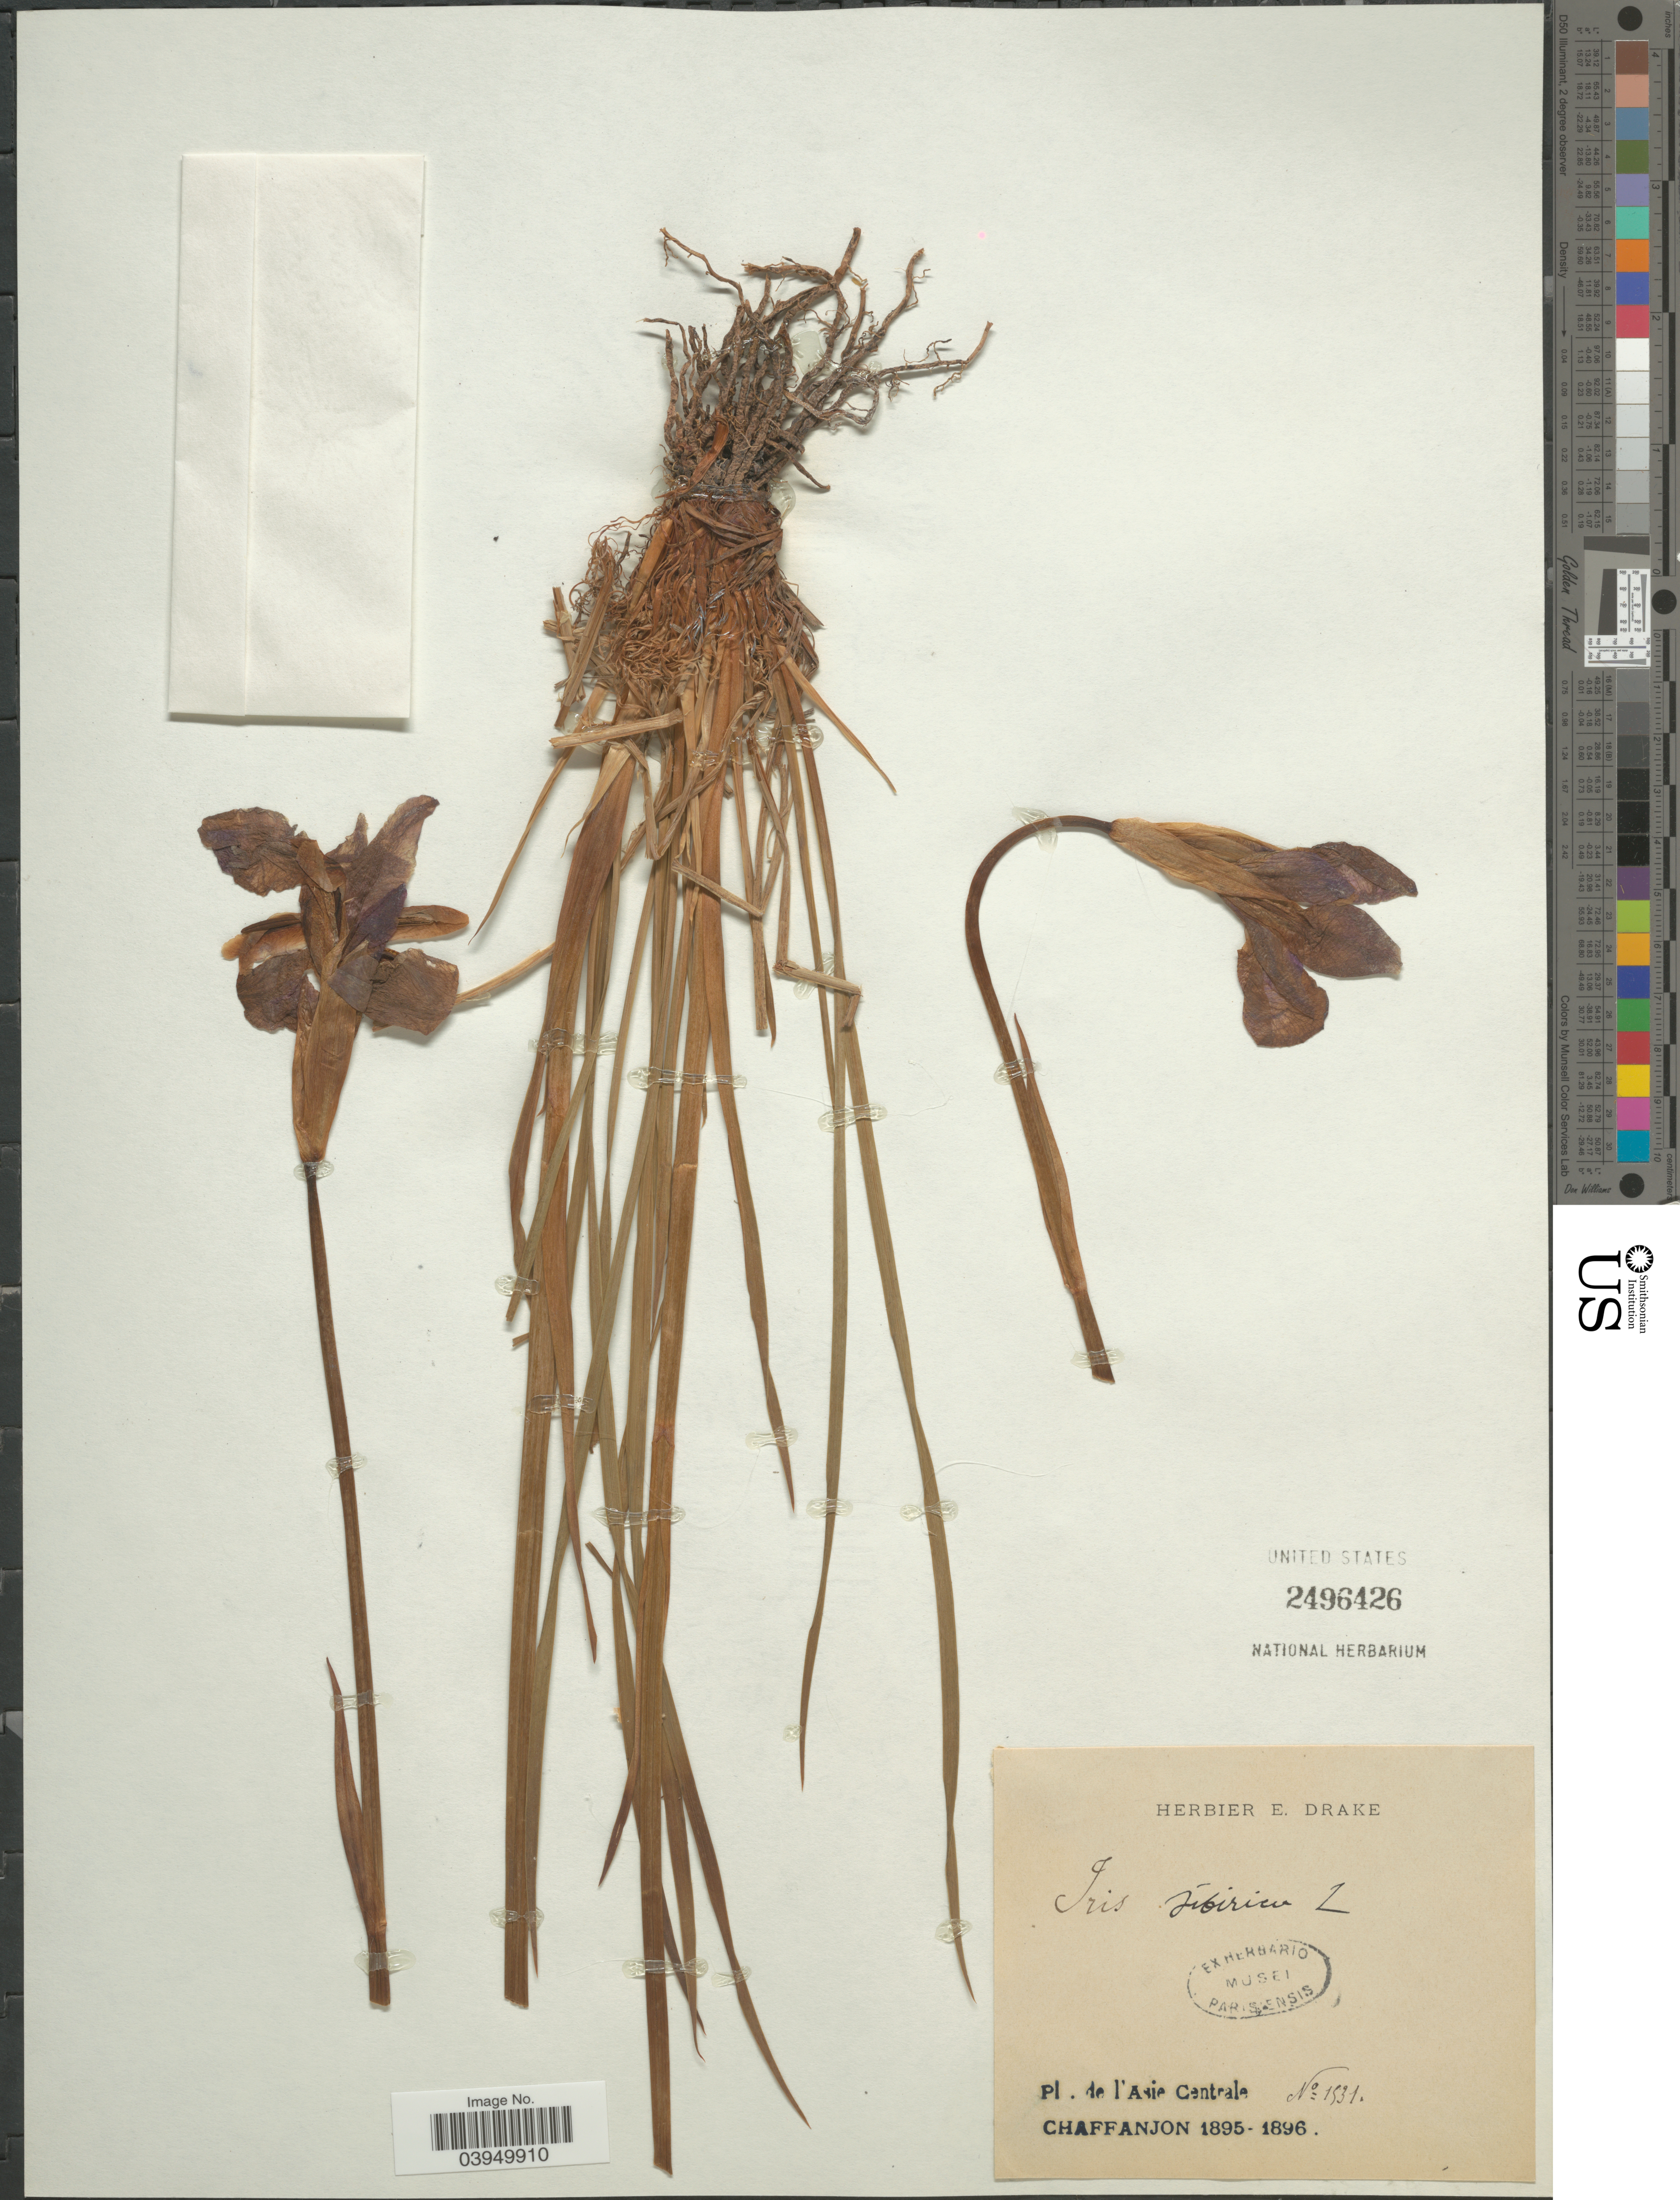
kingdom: Plantae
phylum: Tracheophyta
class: Liliopsida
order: Asparagales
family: Iridaceae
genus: Iris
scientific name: Iris sibirica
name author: L.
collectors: -. Chaffanjon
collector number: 1531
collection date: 1895/1896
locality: Asie Central.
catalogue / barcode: US 2496426